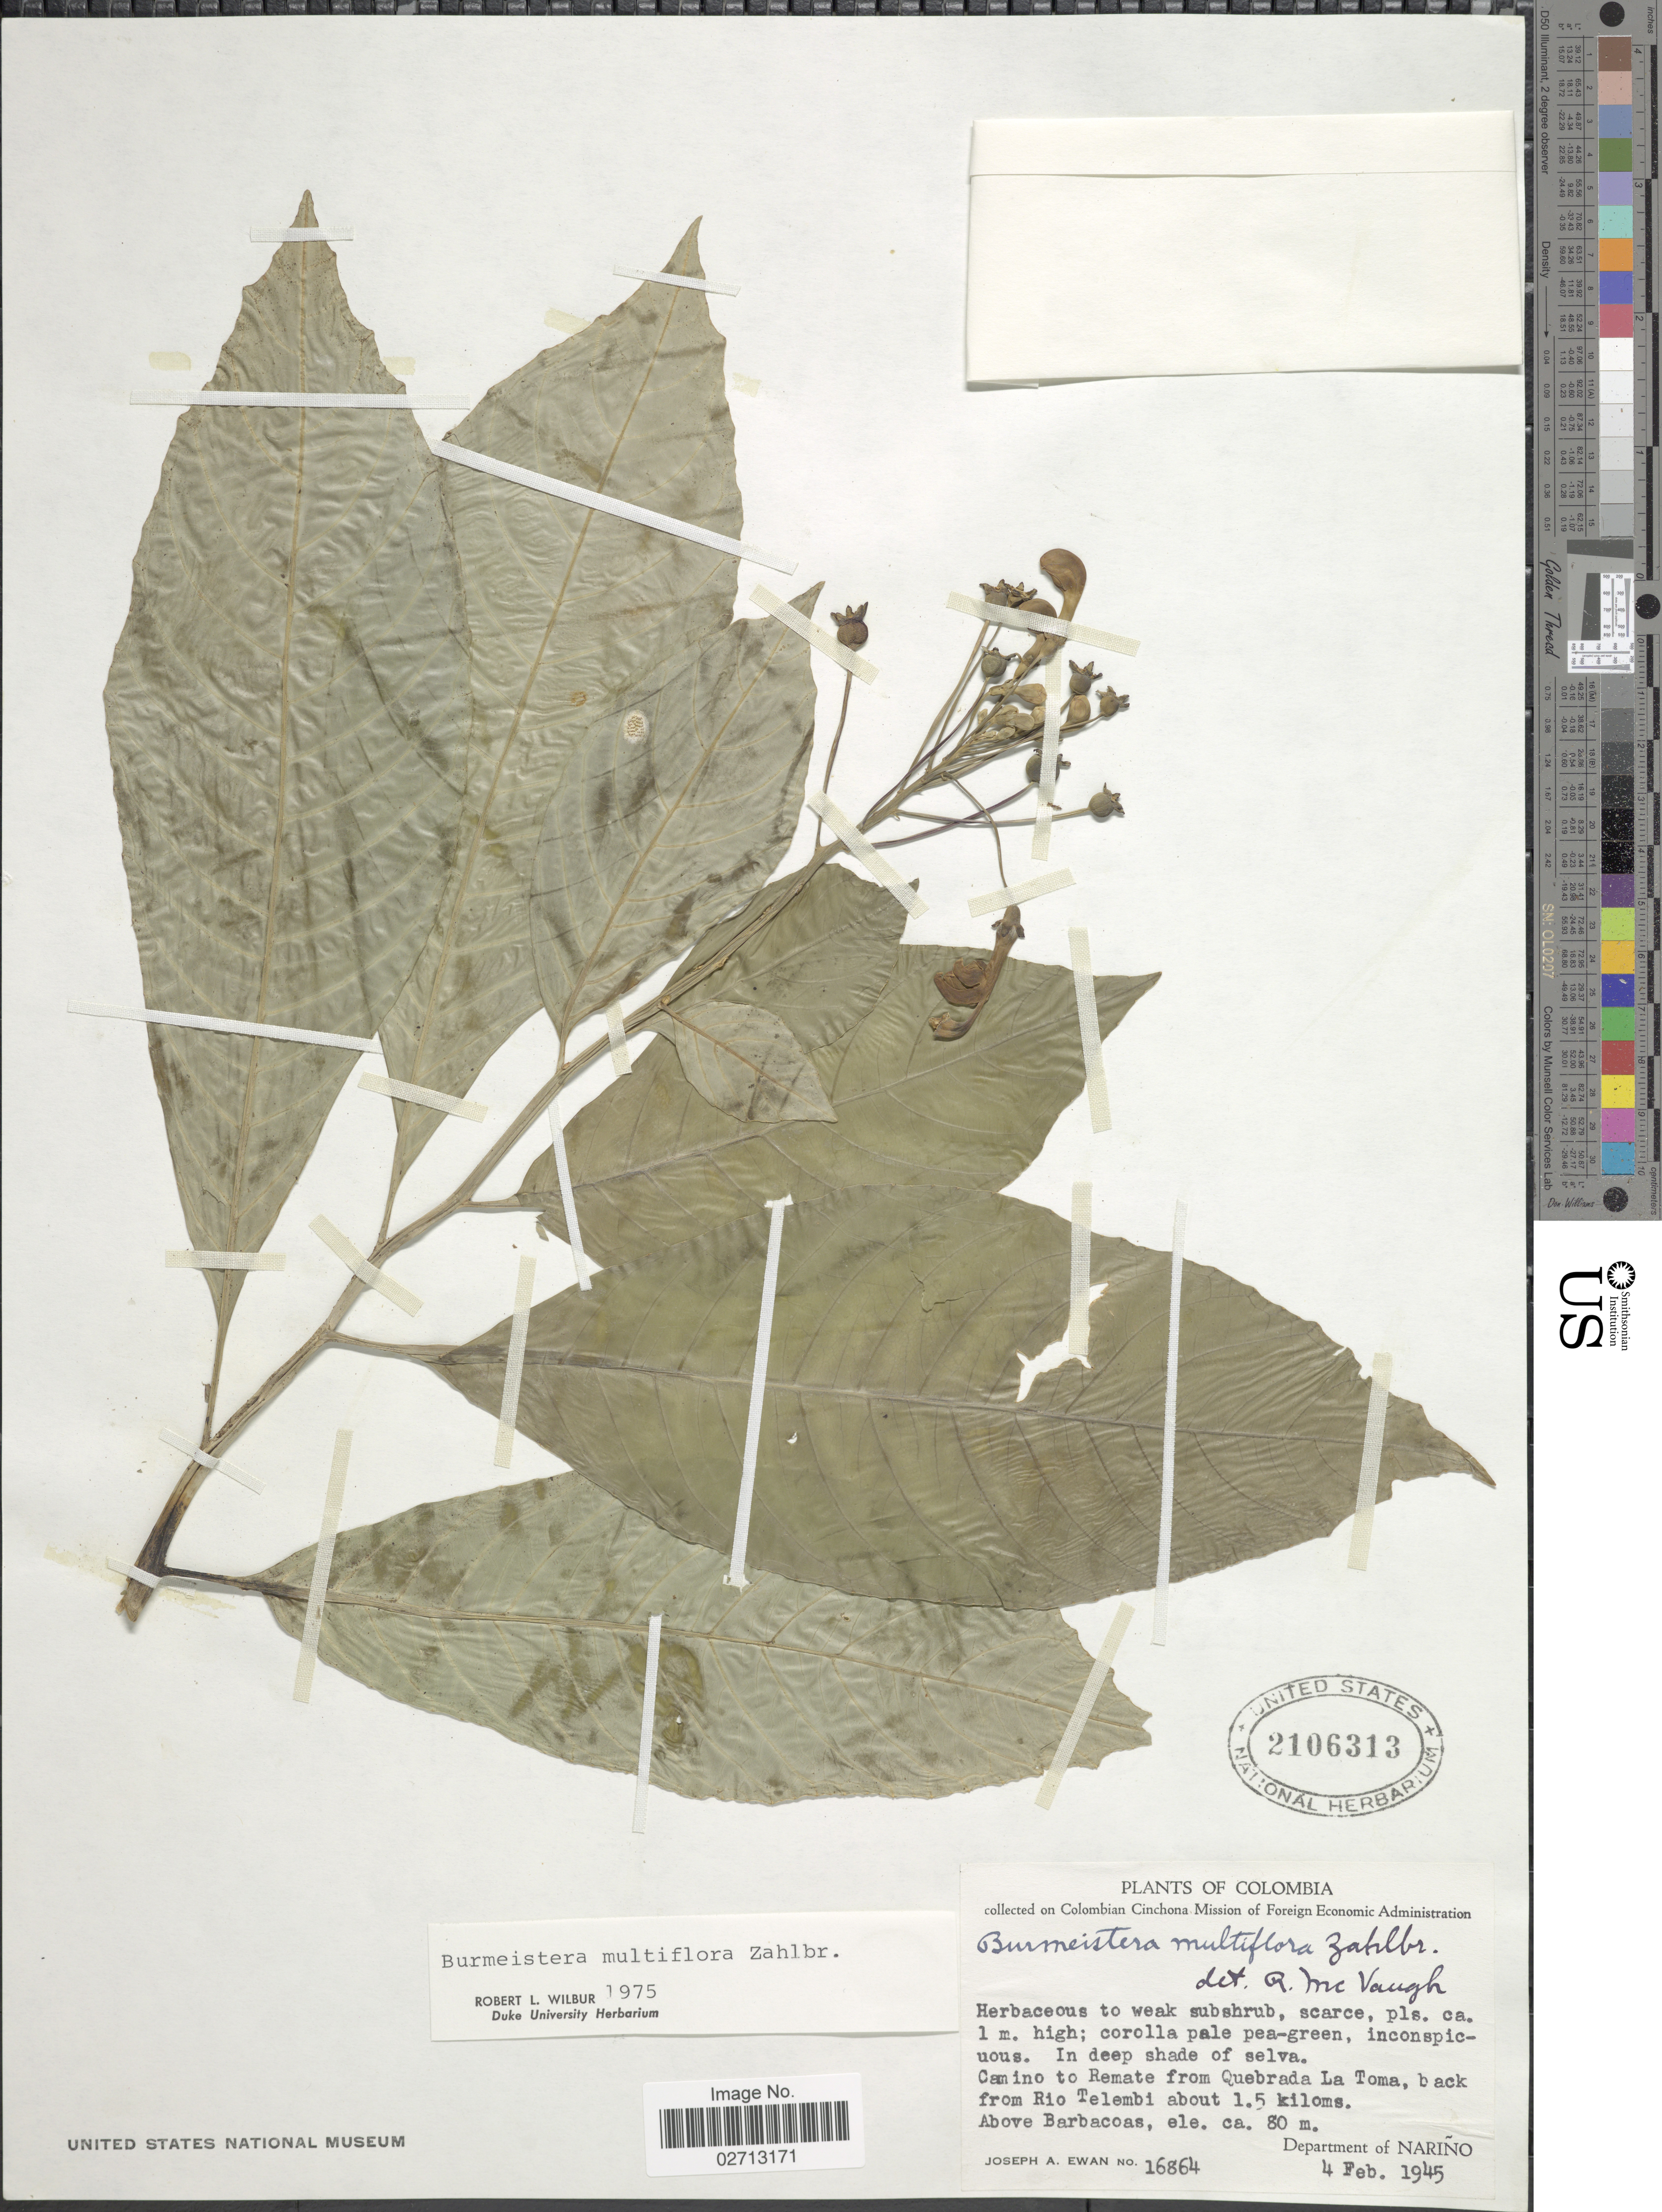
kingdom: Plantae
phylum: Tracheophyta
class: Magnoliopsida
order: Asterales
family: Campanulaceae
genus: Burmeistera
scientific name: Burmeistera multiflora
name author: Zahlbr.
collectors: J. A. Ewan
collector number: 16864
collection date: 1945-02-04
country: Colombia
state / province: Nariño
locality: Caminon to Remate from Quebrada La Toma, back from Rio Telembi about 1.5 kiloms. Above Barbacoas. Department of Nariño.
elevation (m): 80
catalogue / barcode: US 2106313